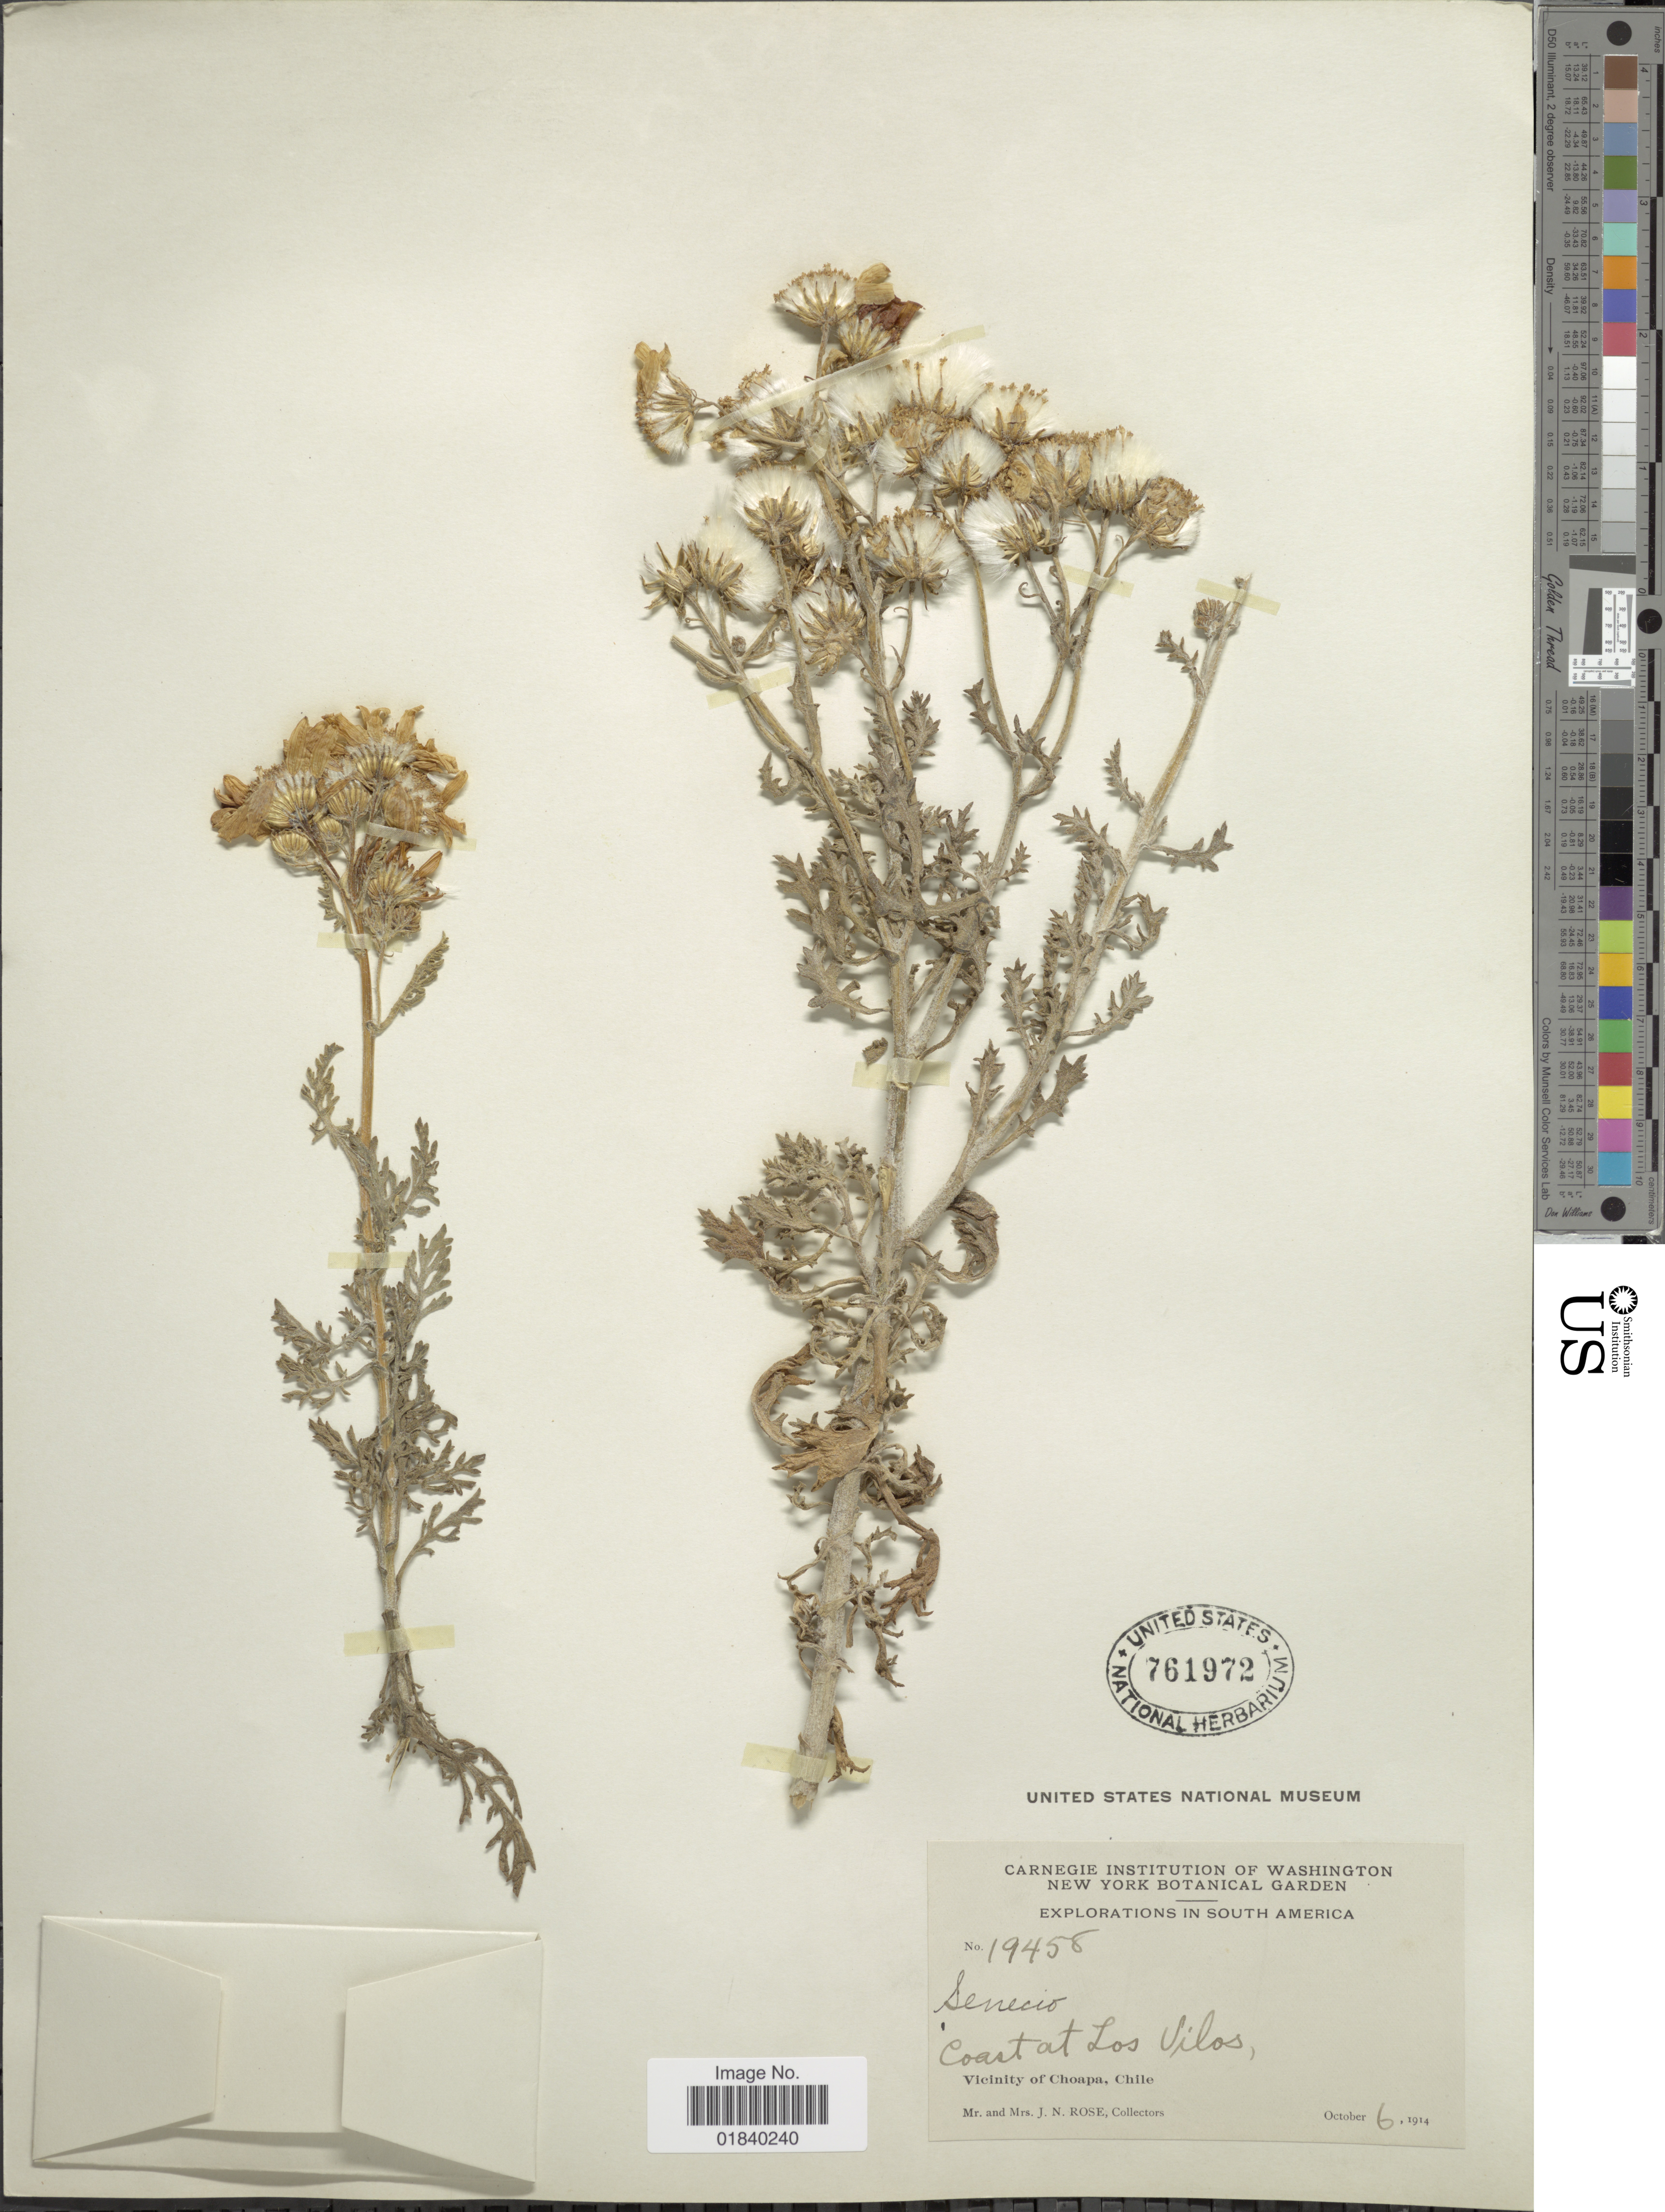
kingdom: Plantae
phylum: Tracheophyta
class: Magnoliopsida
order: Asterales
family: Asteraceae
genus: Senecio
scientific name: Senecio sp.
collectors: J. N. Rose & L. B. Rose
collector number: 19456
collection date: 1914-10-06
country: Chile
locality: Coast at Los Vilos, Vicinity of Choapa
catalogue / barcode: US 761972